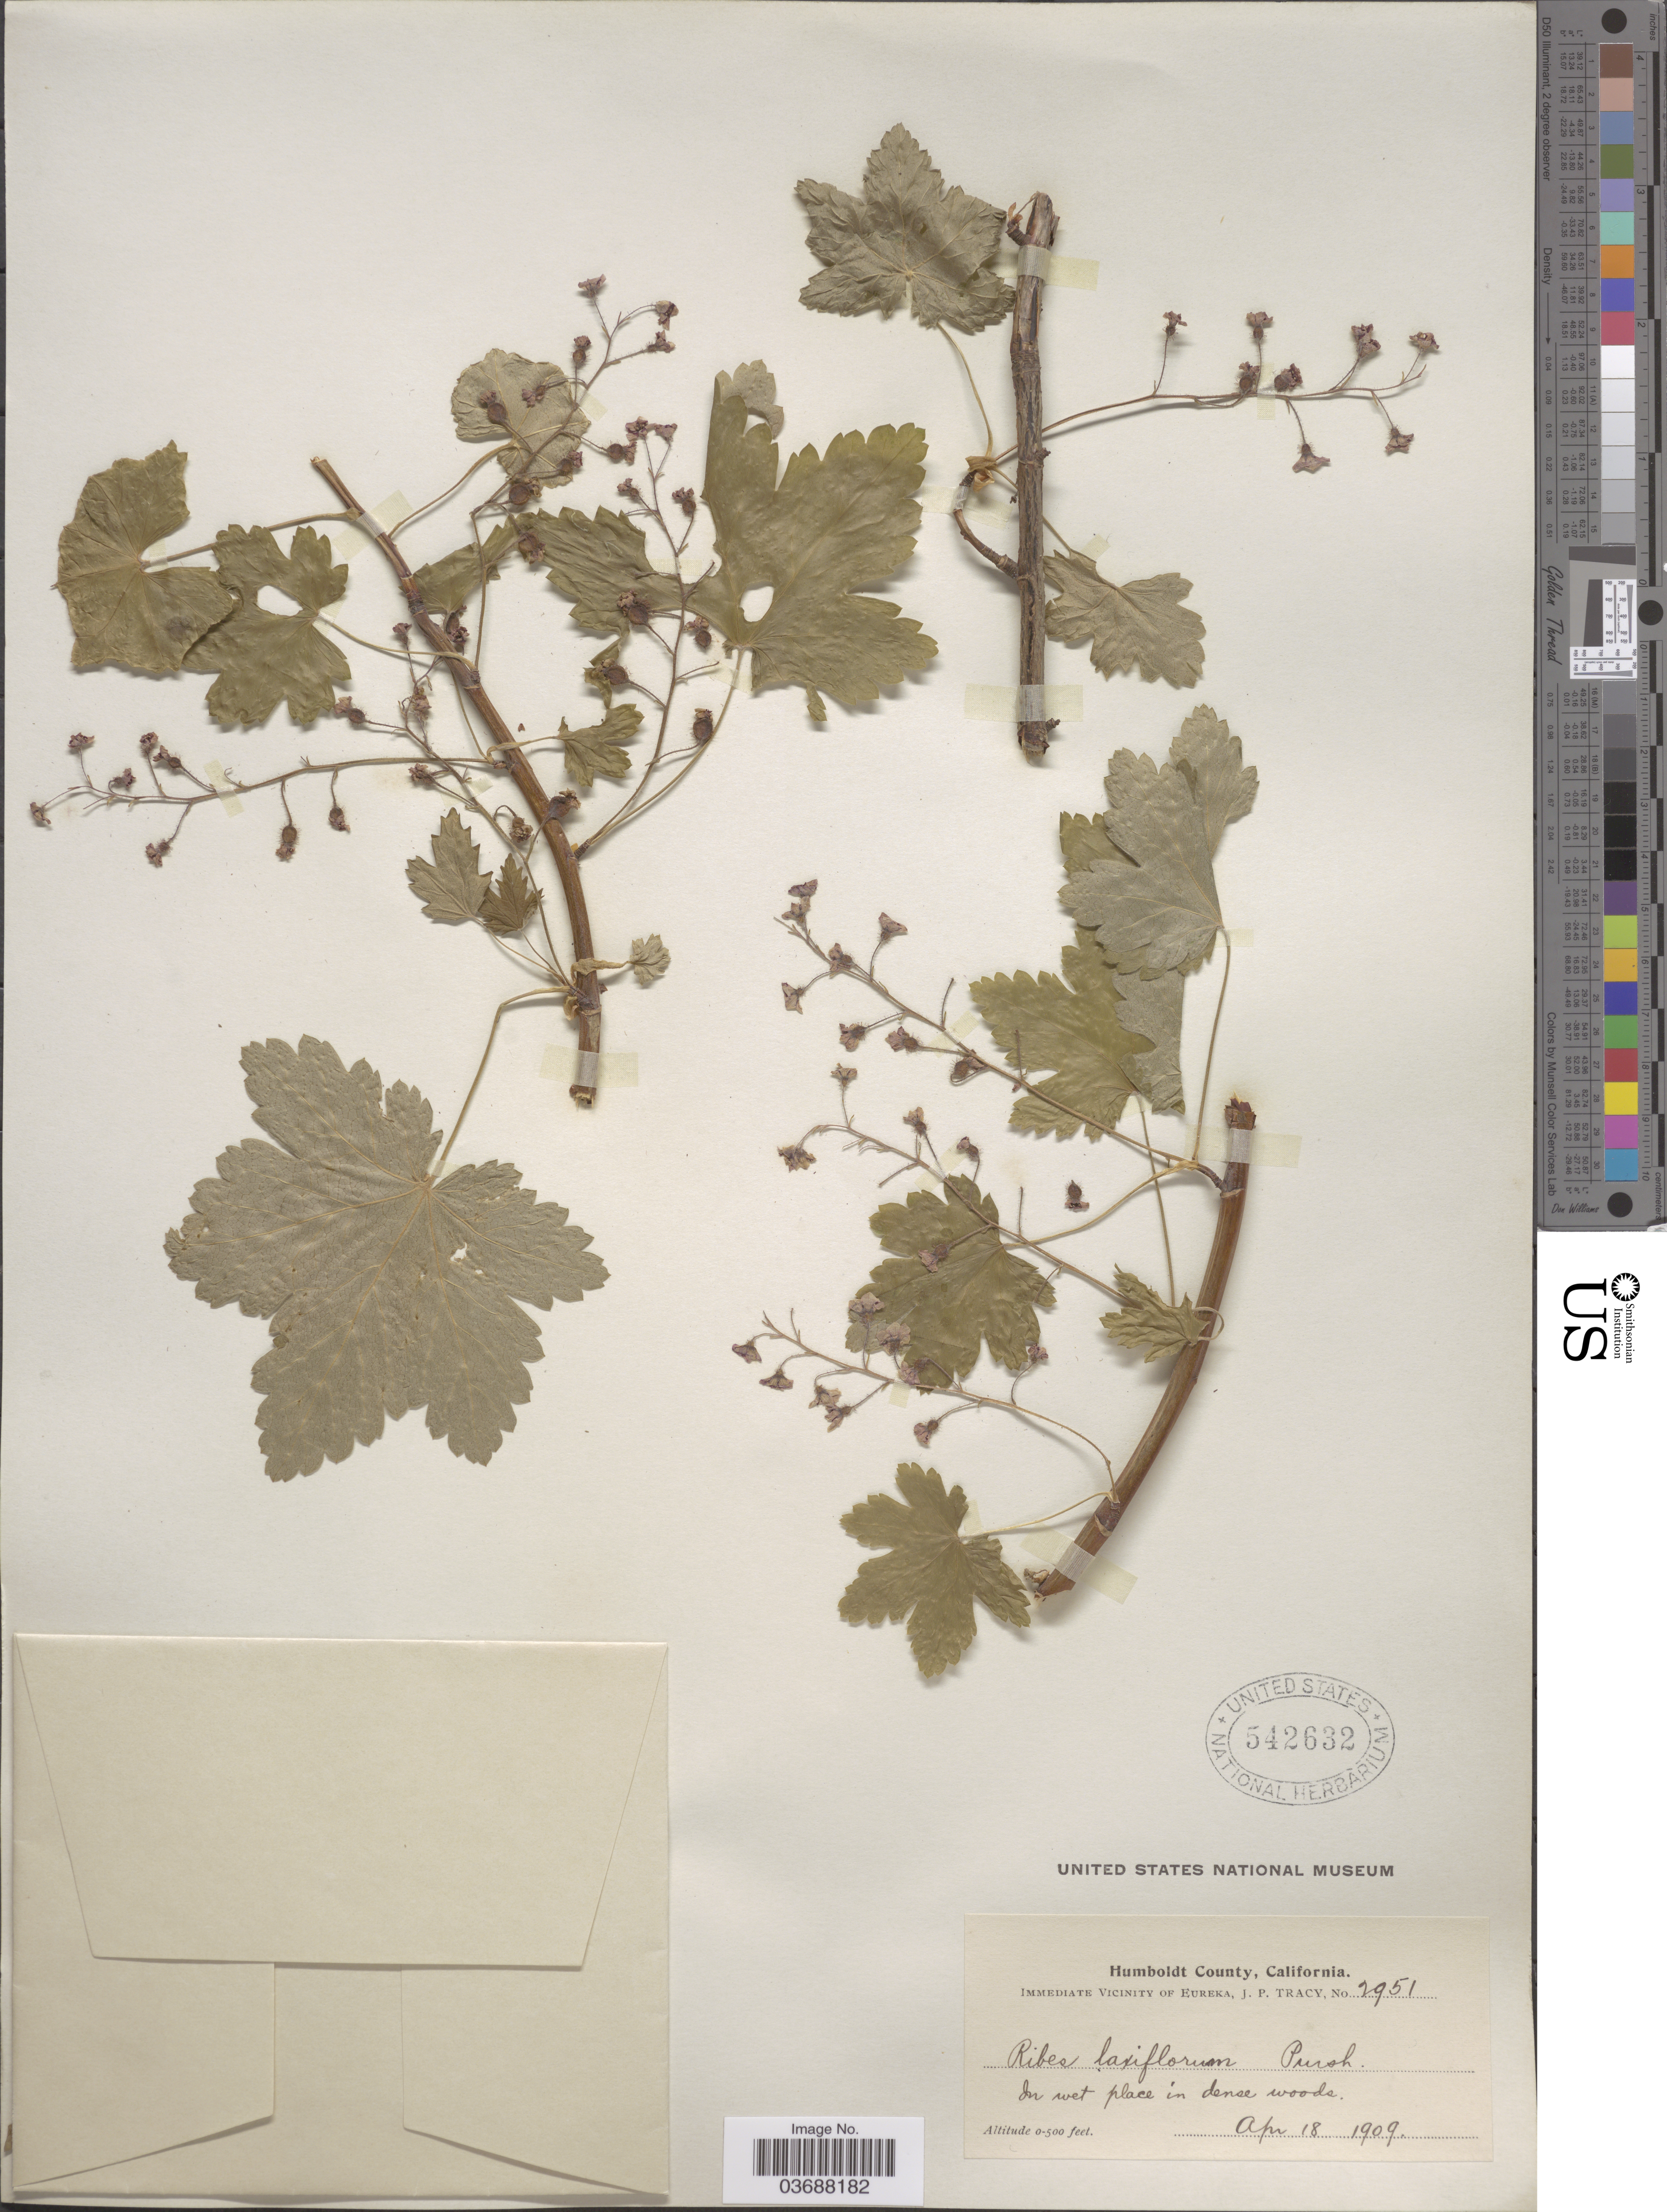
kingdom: Plantae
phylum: Tracheophyta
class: Magnoliopsida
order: Saxifragales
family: Grossulariaceae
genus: Ribes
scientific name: Ribes laxiflorum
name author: Pursh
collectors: J. Tracy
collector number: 2951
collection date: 1909-04-18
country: United States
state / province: California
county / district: Humboldt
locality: Humboldt County. Immediate Vicinity of Eureka.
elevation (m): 0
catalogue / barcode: US 542632